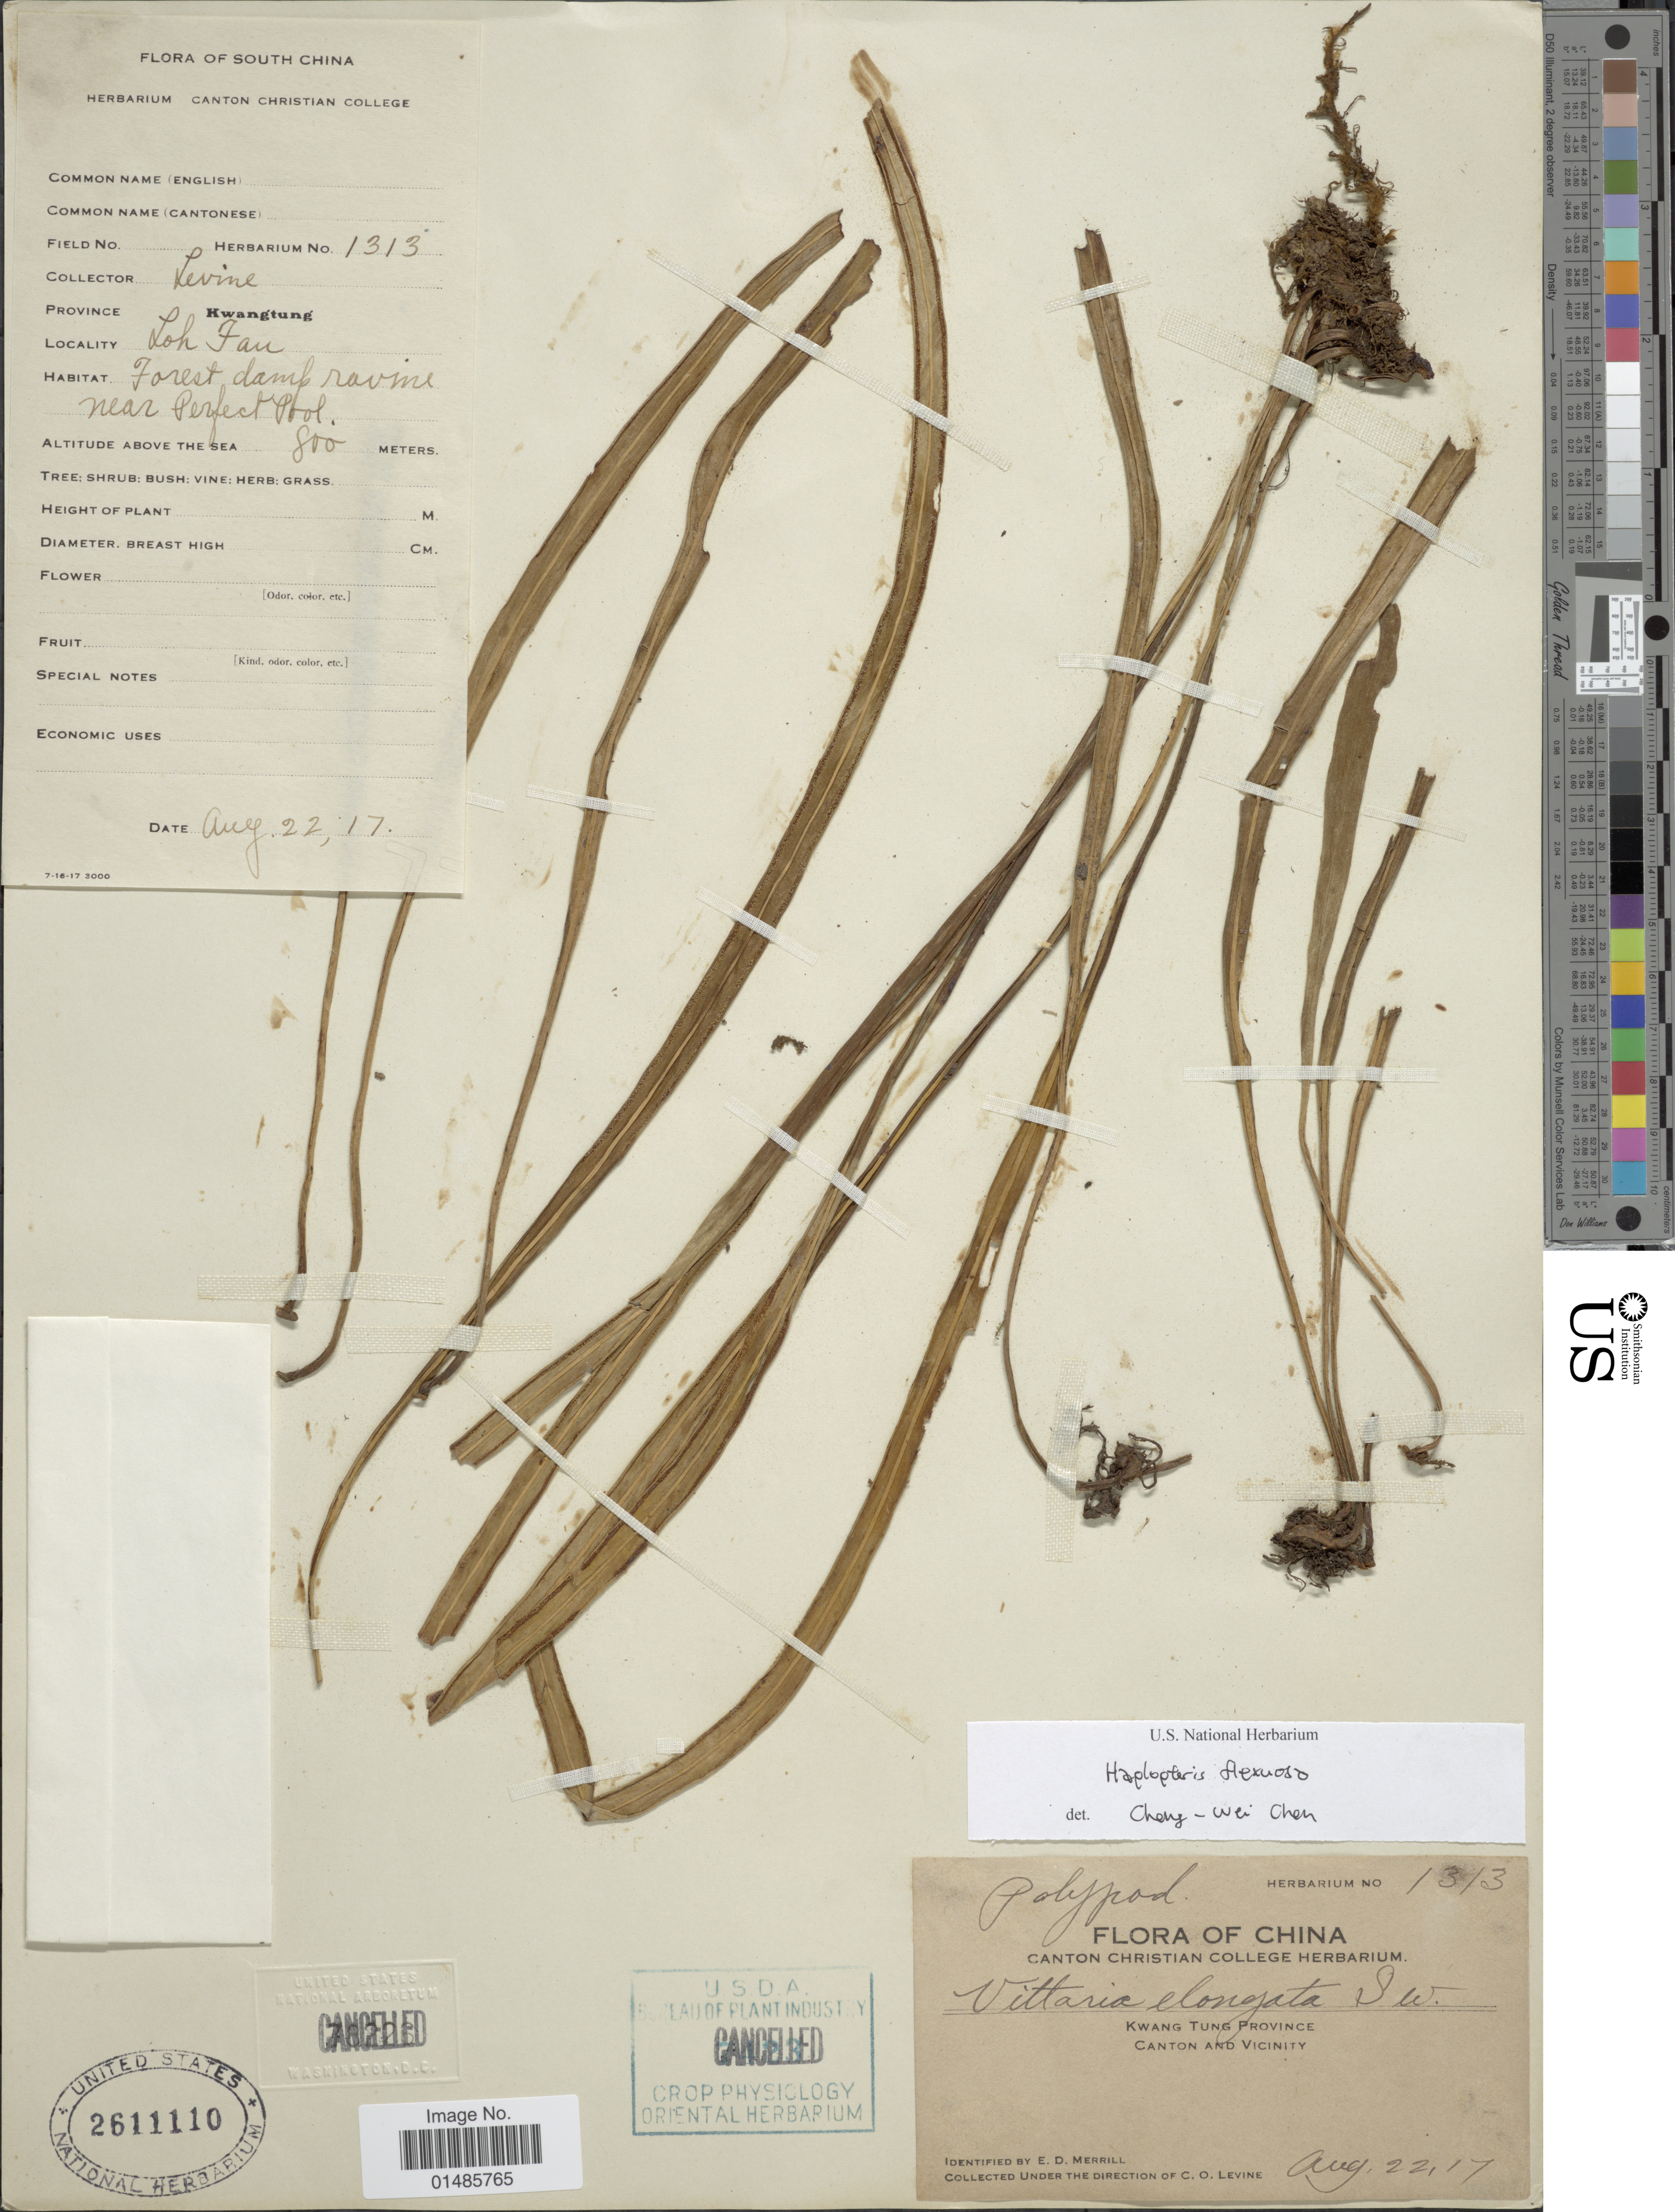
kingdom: Plantae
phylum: Tracheophyta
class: Polypodiopsida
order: Polypodiales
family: Pteridaceae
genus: Haplopteris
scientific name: Haplopteris flexuosa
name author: (Fée) E.H. Crane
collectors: E. D. Merrill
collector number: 1313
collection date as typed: Transcribed d/m/y: 22/8/17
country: China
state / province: Guangdong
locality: Kwang Tung Province. Canton and Vicinity. Loh Fau.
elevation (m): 800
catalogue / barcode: US 2611110